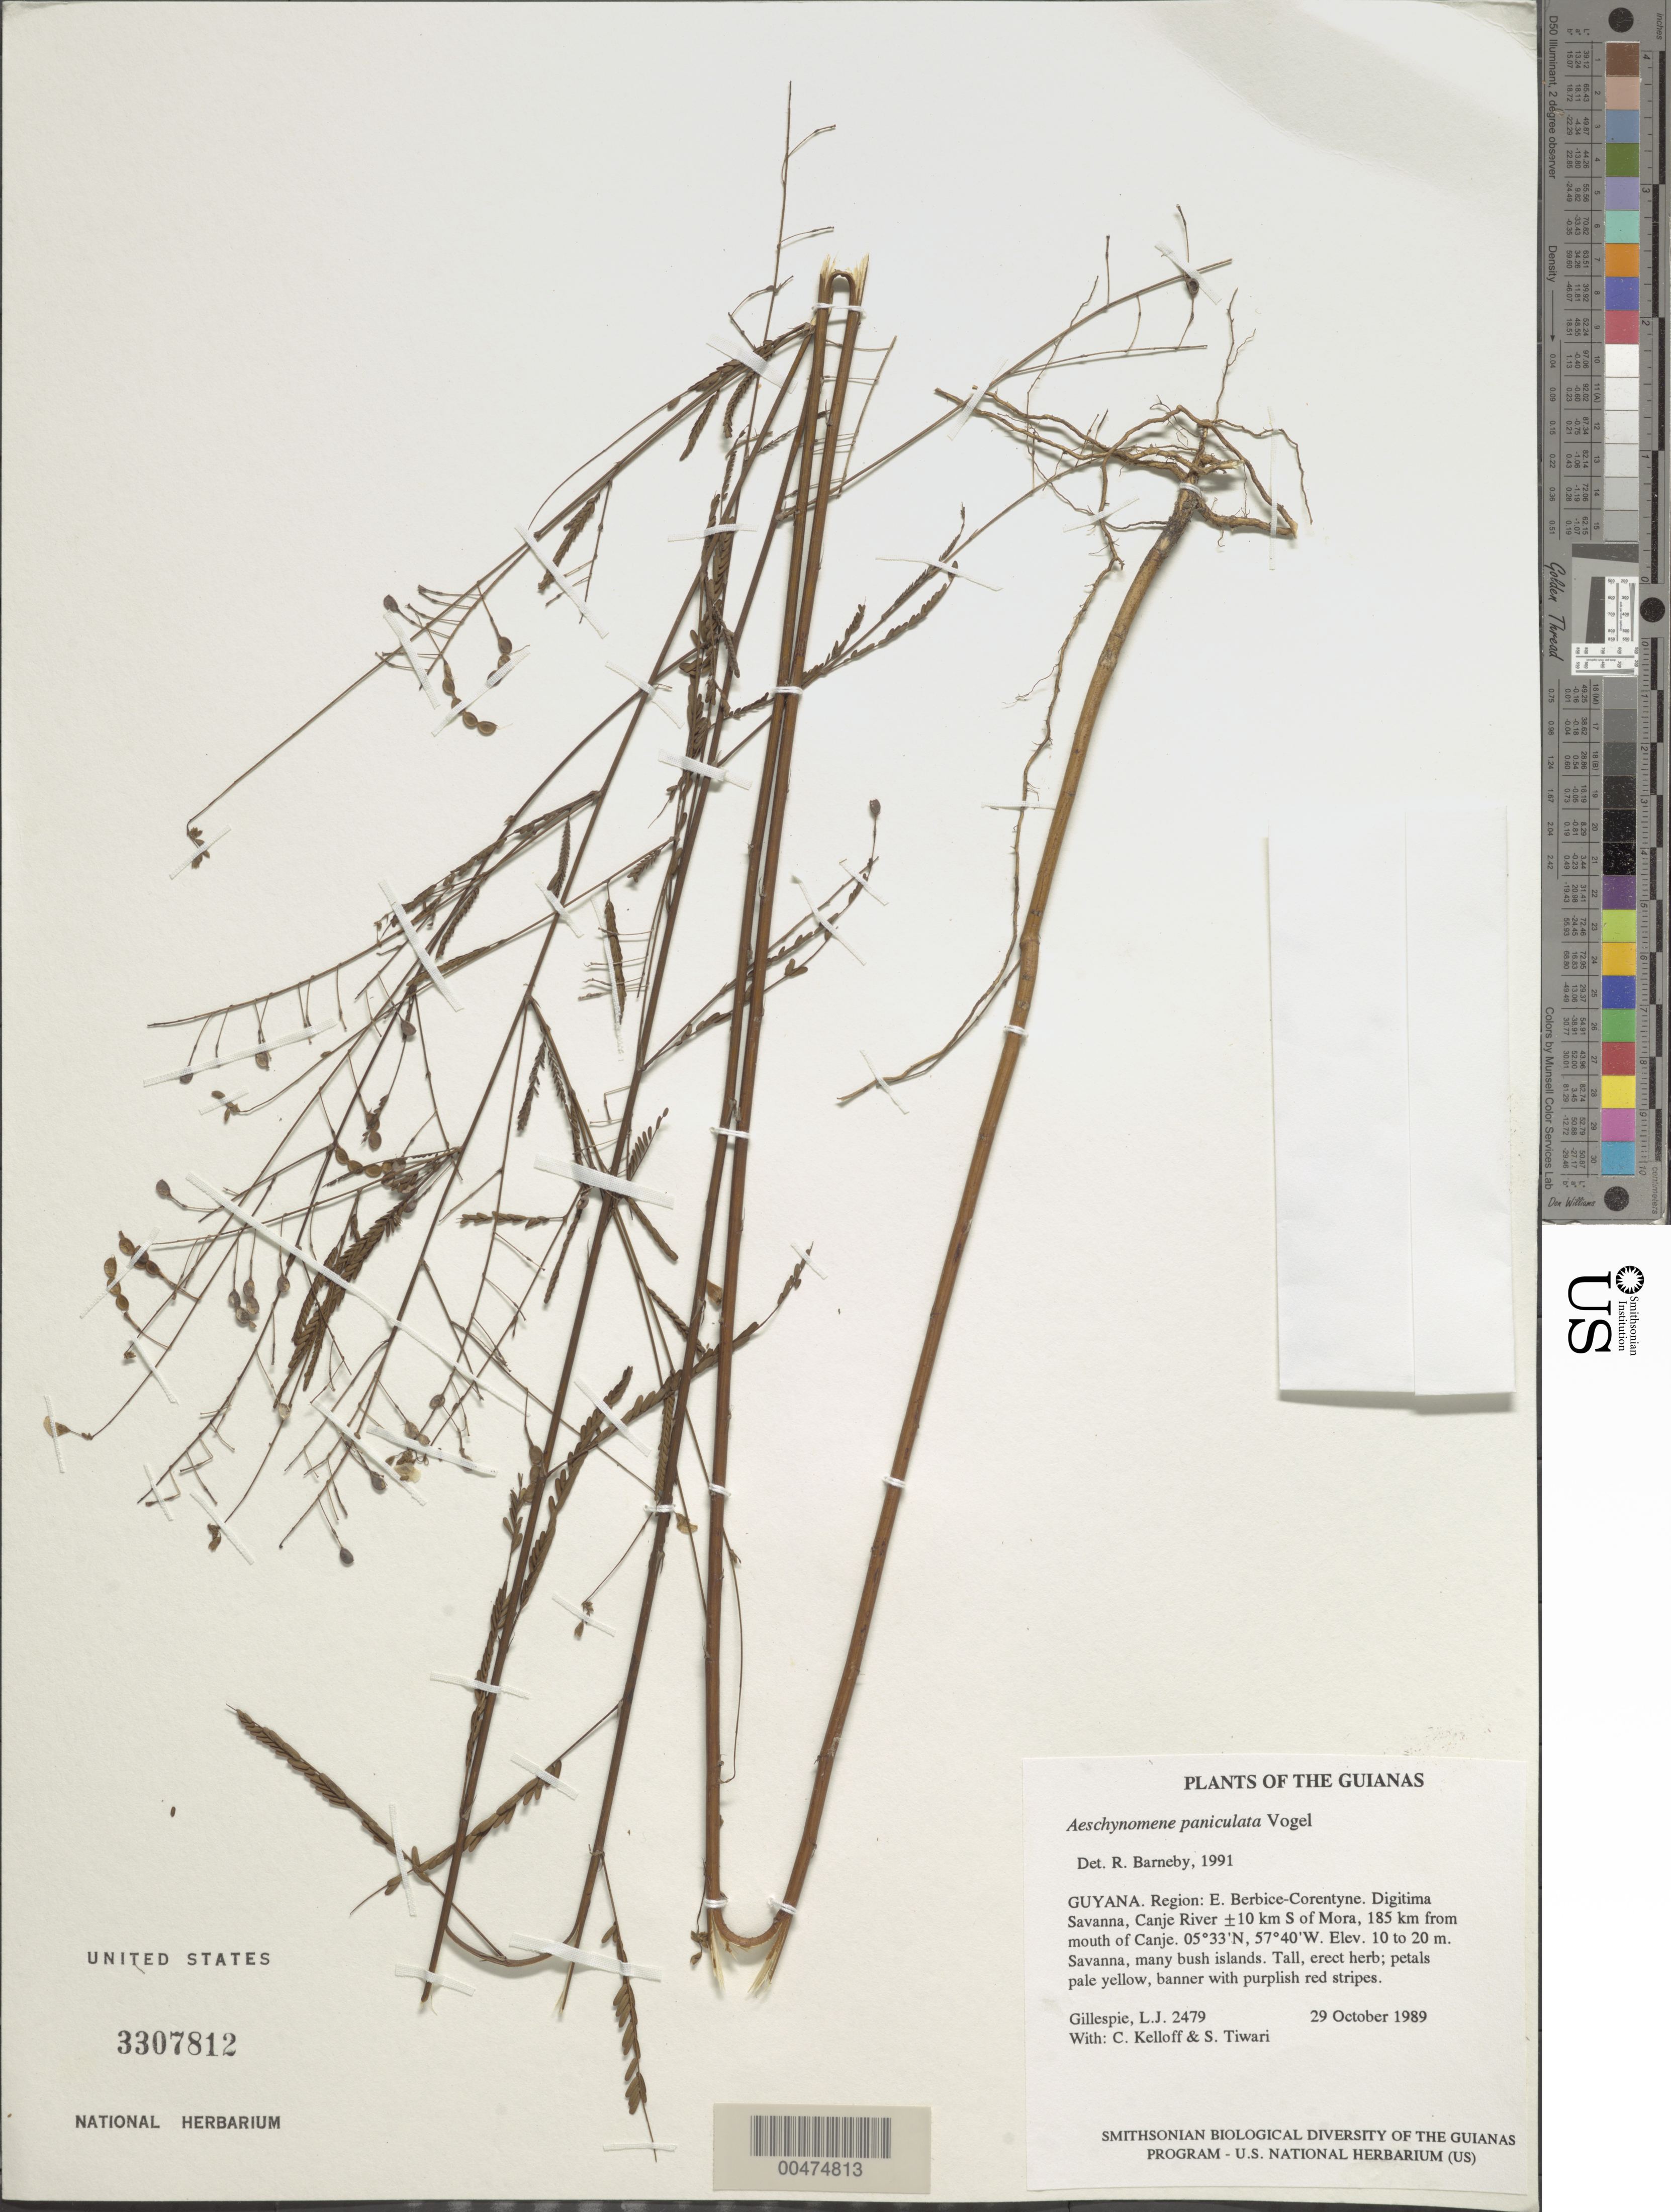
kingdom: Plantae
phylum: Tracheophyta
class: Magnoliopsida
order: Fabales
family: Fabaceae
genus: Aeschynomene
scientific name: Aeschynomene paniculata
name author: Vogel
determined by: Barneby, Rupert C., (NY)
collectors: L. J. Gillespie, C. L. Kelloff & S. Tiwari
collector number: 2479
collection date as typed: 29 October 1989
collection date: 1989-10-29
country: Guyana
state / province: E. Berbice-Corentyne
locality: Digitima Savanna, Canje River ±20 km S of Mora, 185 km from mouth of Canje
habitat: Savanna, many bush islands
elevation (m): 10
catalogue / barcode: US 3307812